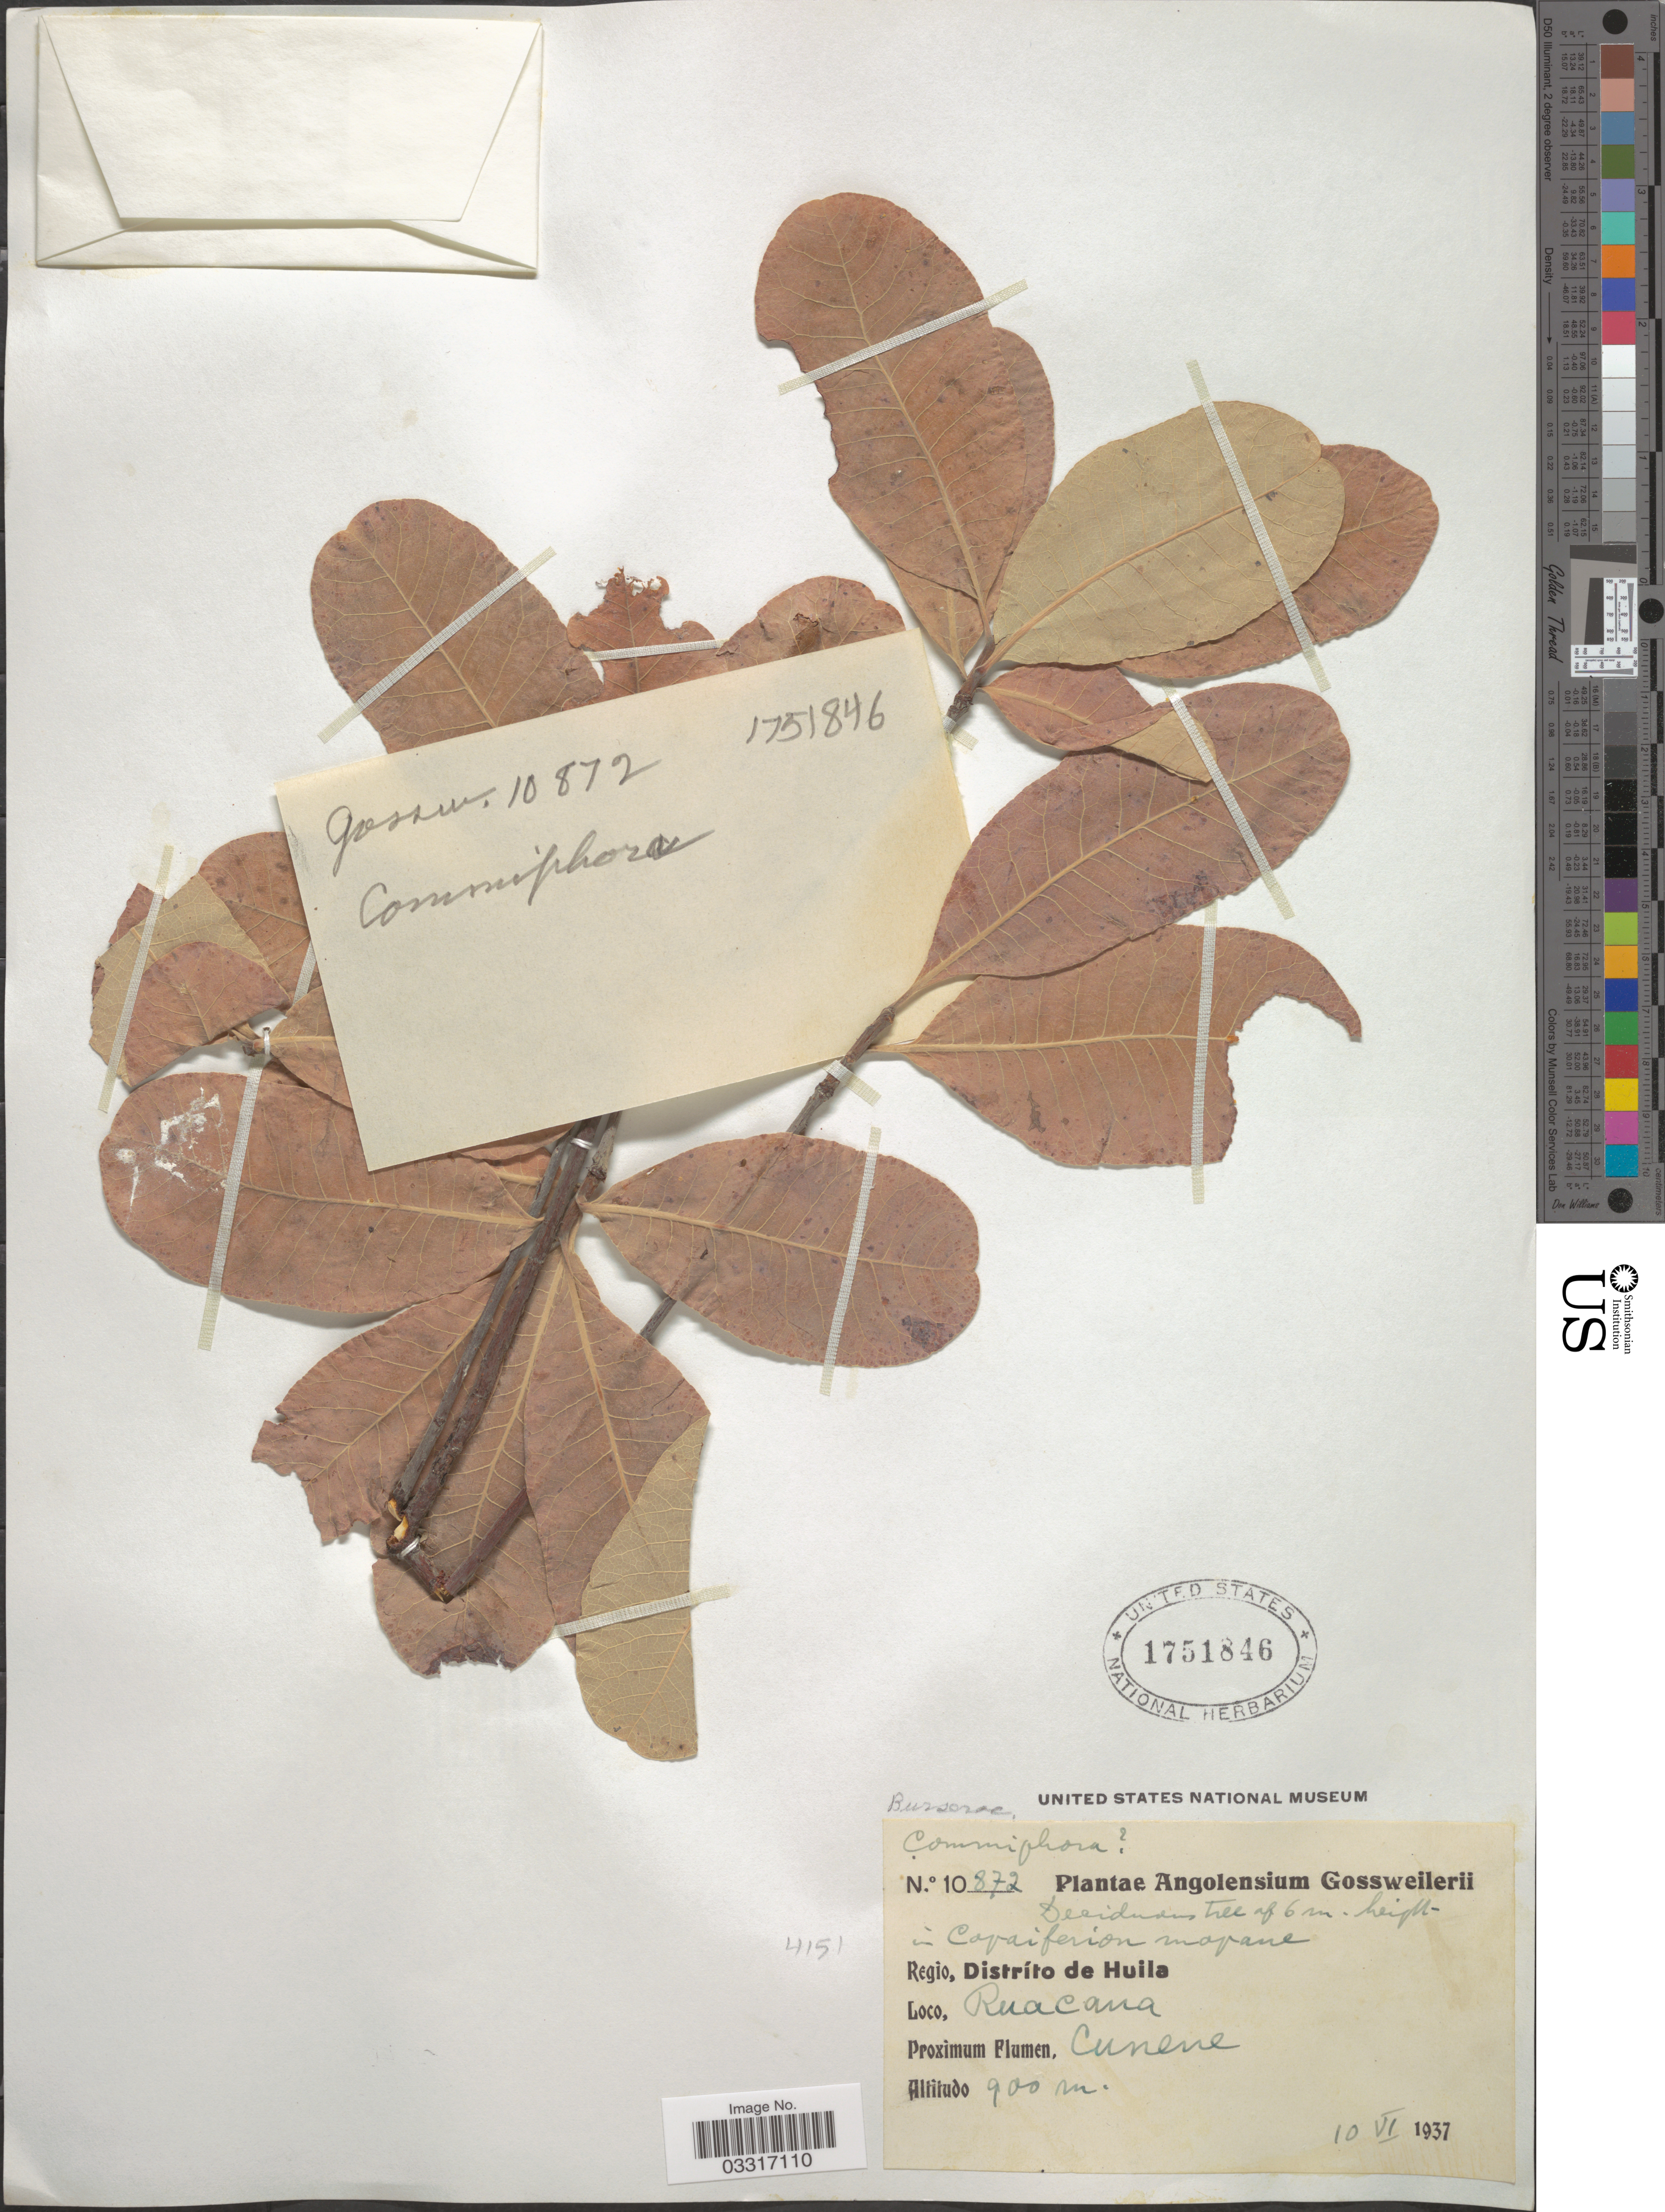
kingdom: Plantae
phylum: Tracheophyta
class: Magnoliopsida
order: Sapindales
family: Burseraceae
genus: Commiphora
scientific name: Commiphora sp.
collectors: -. Gossweiler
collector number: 10872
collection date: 1937-06-10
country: Angola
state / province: Huila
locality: Regio, Distríto de Huila. Ruacana. Proximum Flumen, Cunene.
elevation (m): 900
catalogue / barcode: US 1751846